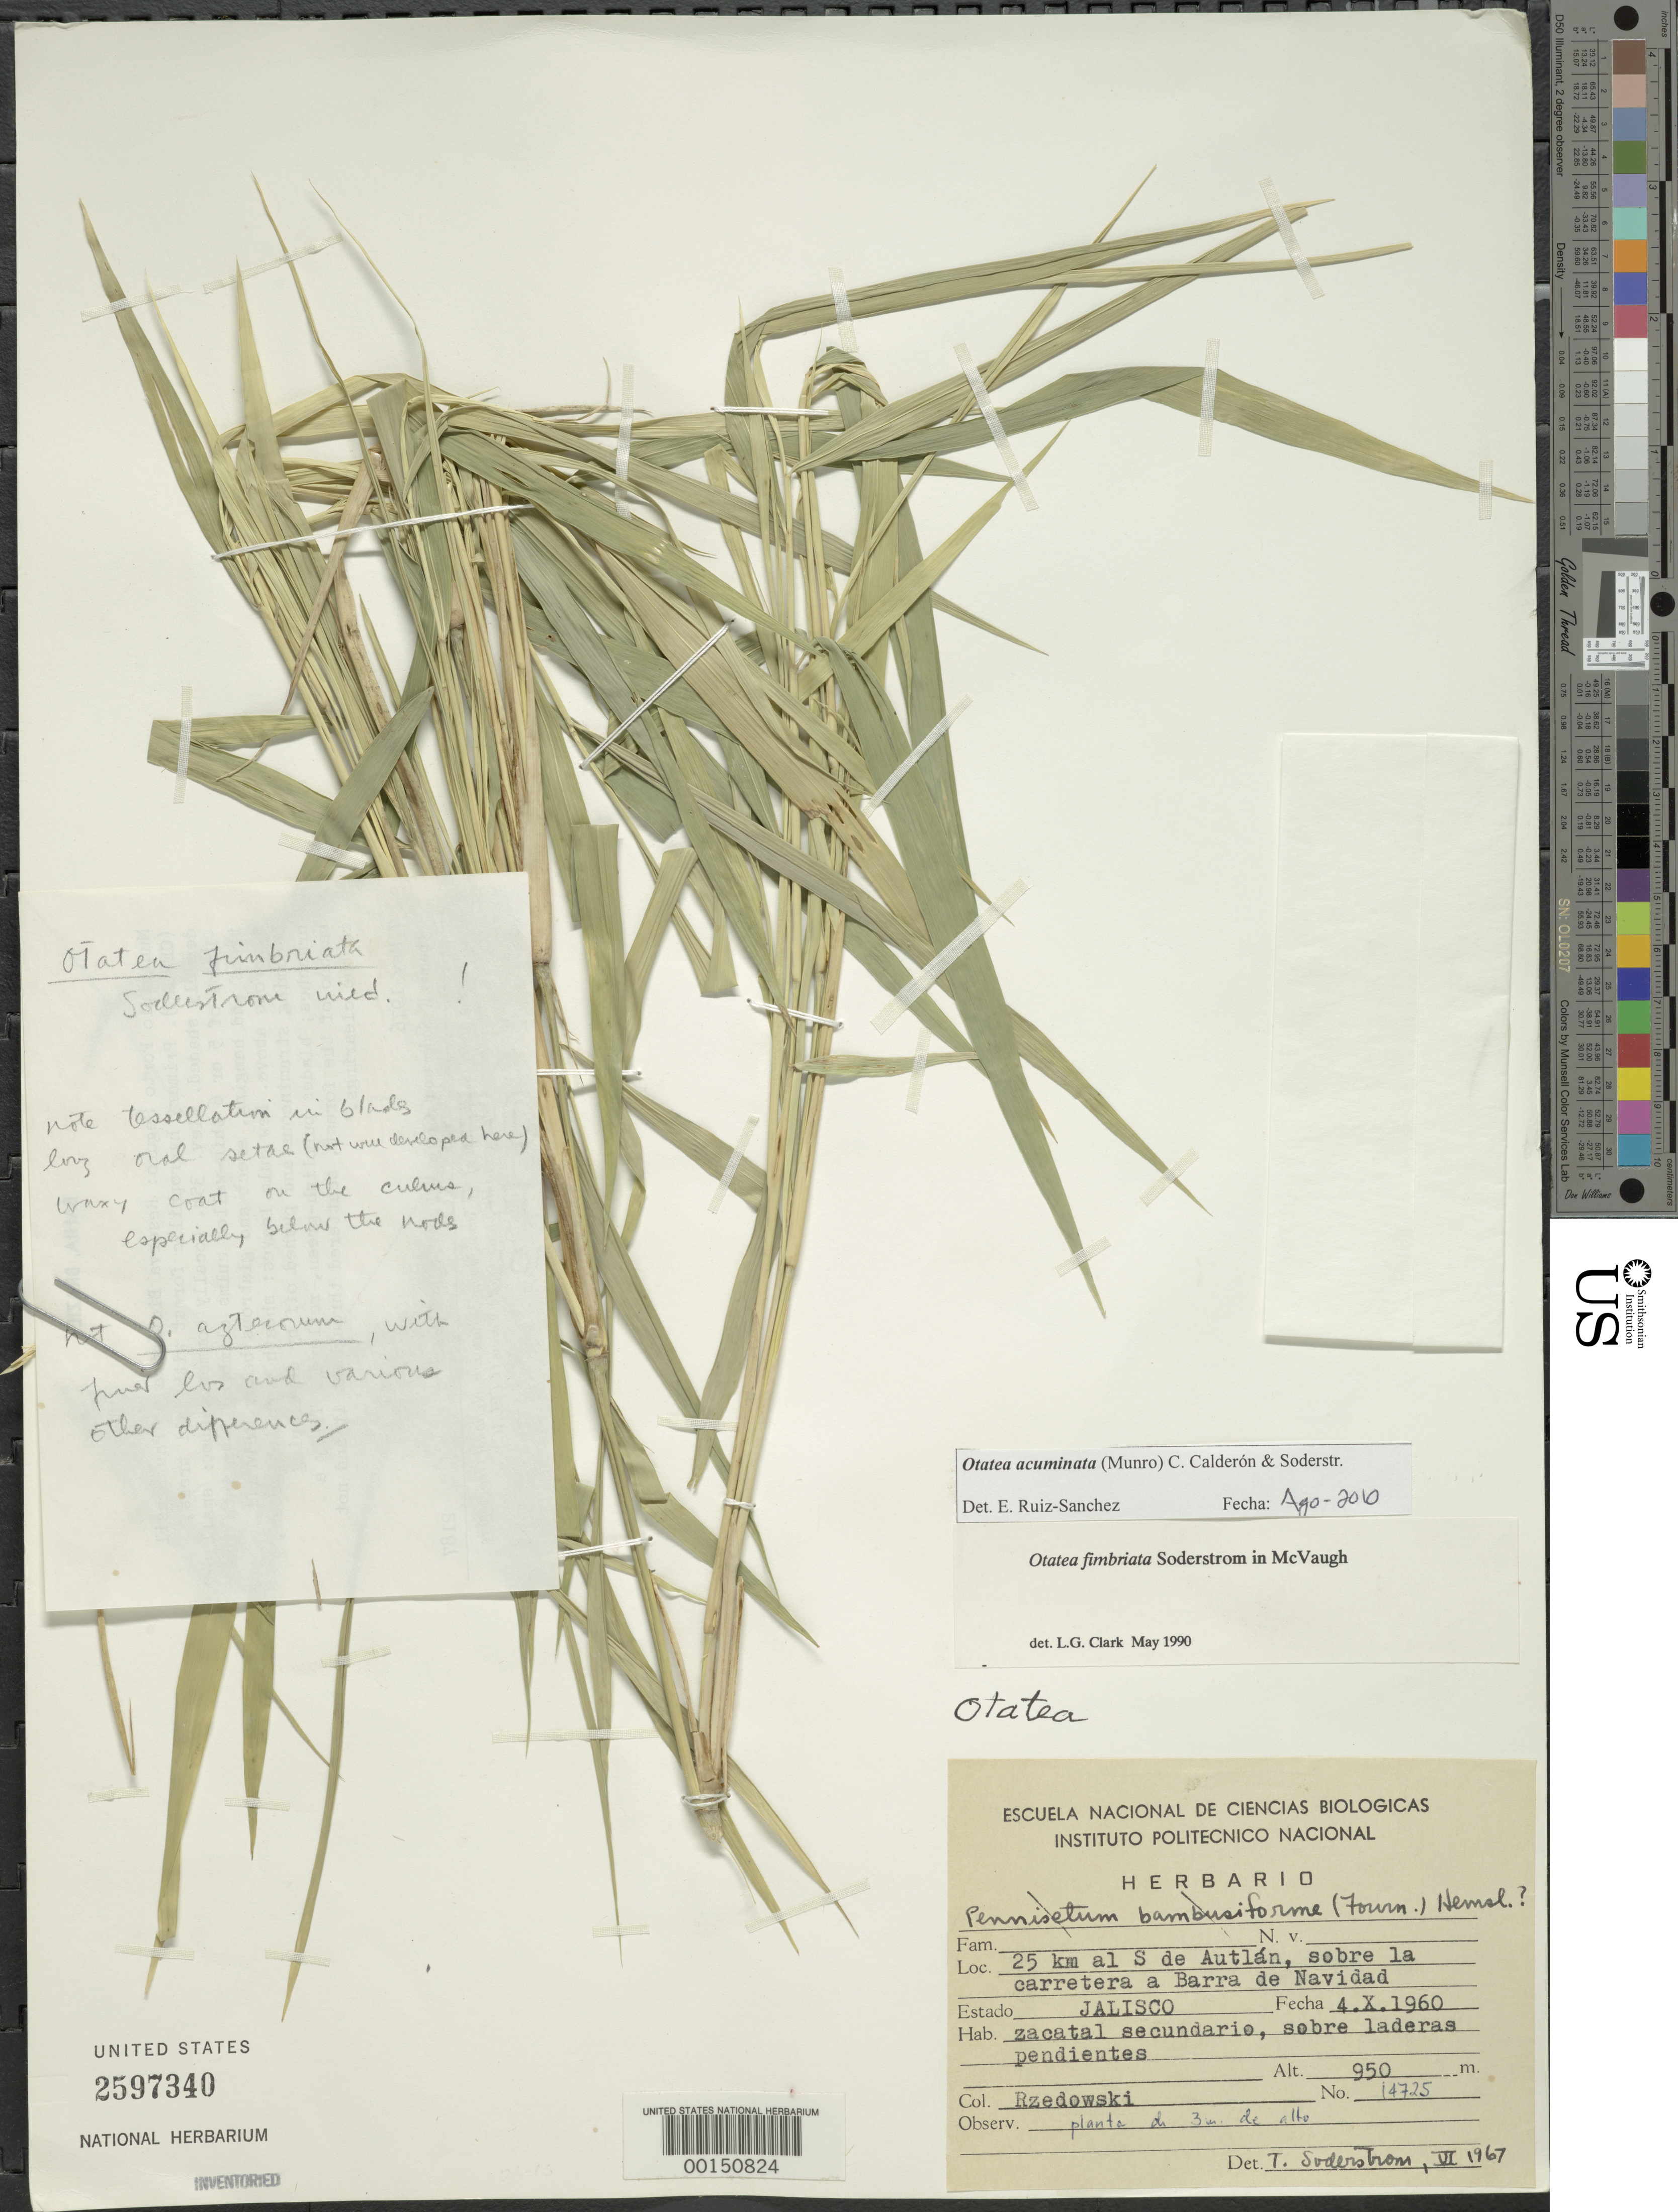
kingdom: Plantae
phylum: Tracheophyta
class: Liliopsida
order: Poales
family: Poaceae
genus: Otatea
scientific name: Otatea acuminata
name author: (Munro) C. E. Calderón & Soderstr.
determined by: Ruíz-Sanchez, E.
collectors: J. Rzedowski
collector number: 14725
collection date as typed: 04 Oct 1960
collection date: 1960-10-04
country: Mexico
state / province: Jalisco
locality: S of Autlan, Barra de Navidad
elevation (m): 950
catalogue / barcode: US 2597340